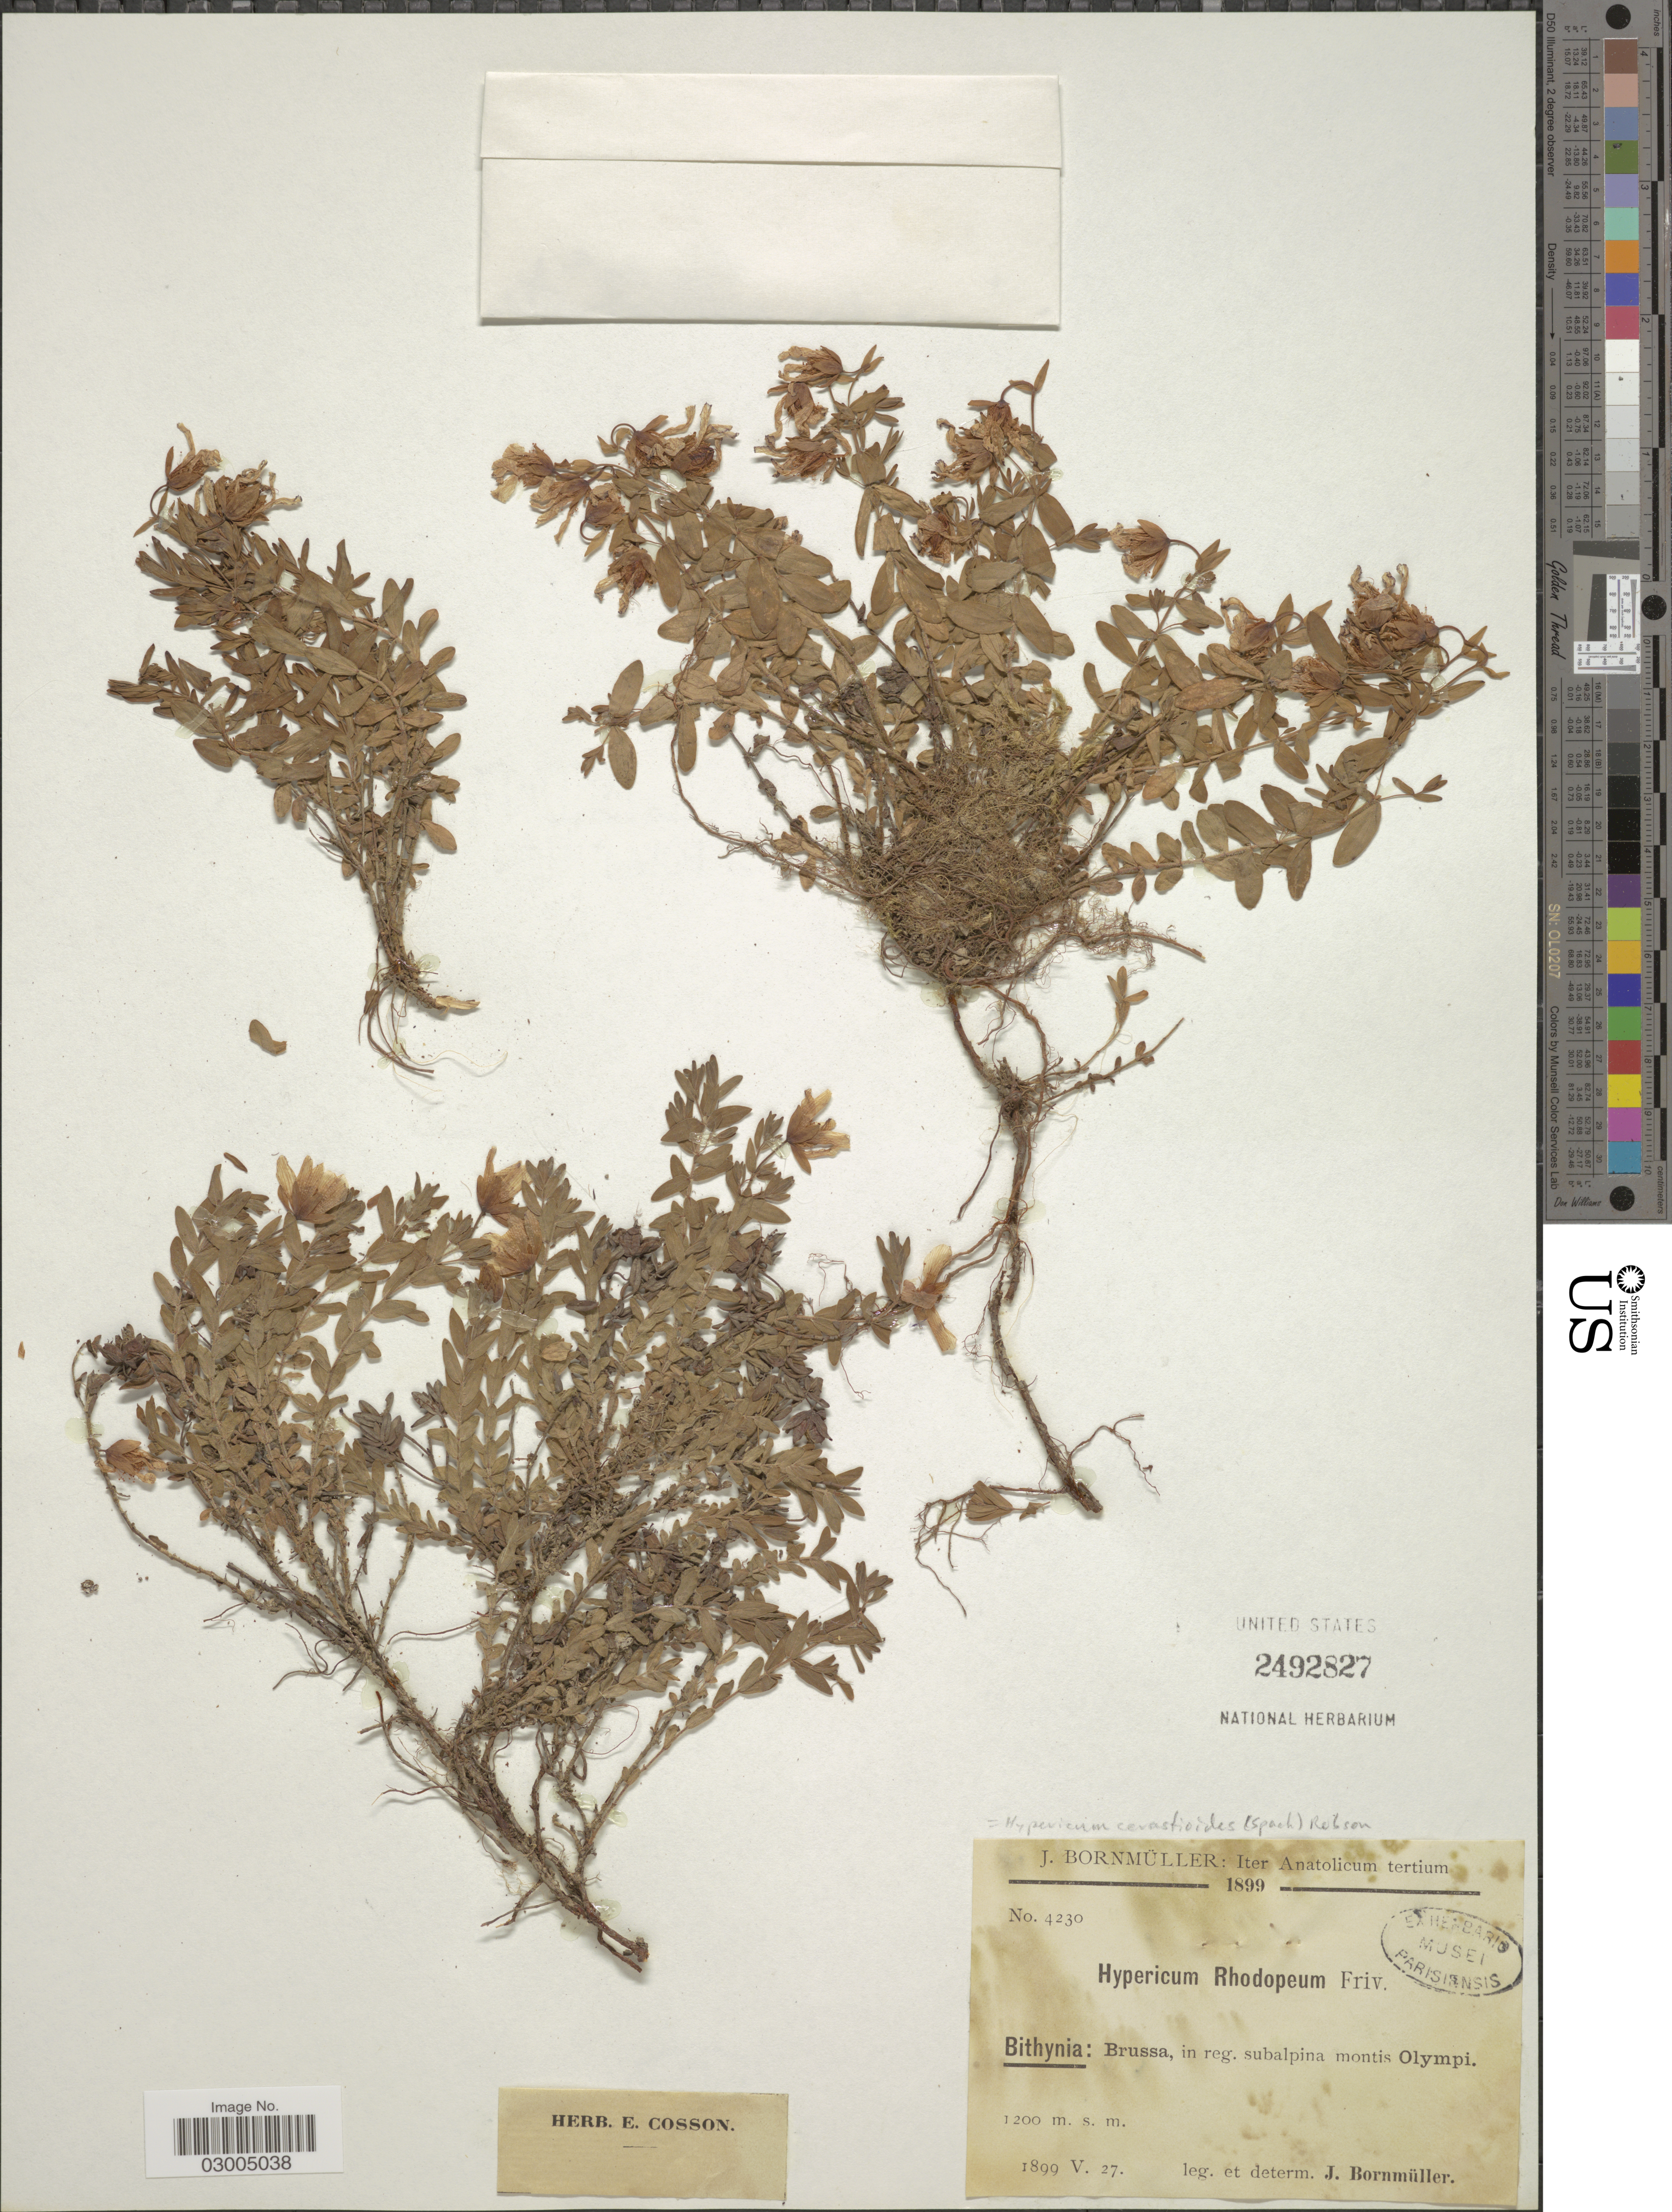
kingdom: Plantae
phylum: Tracheophyta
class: Magnoliopsida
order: Malpighiales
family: Hypericaceae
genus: Hypericum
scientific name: Hypericum cerastioides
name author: (Spach) N. Robson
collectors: J. Bornmüller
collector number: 4230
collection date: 1899-05-27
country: Turkey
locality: Bithynia: Brussa, in reg. subalpina montis Olympi.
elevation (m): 1200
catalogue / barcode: US 2492827